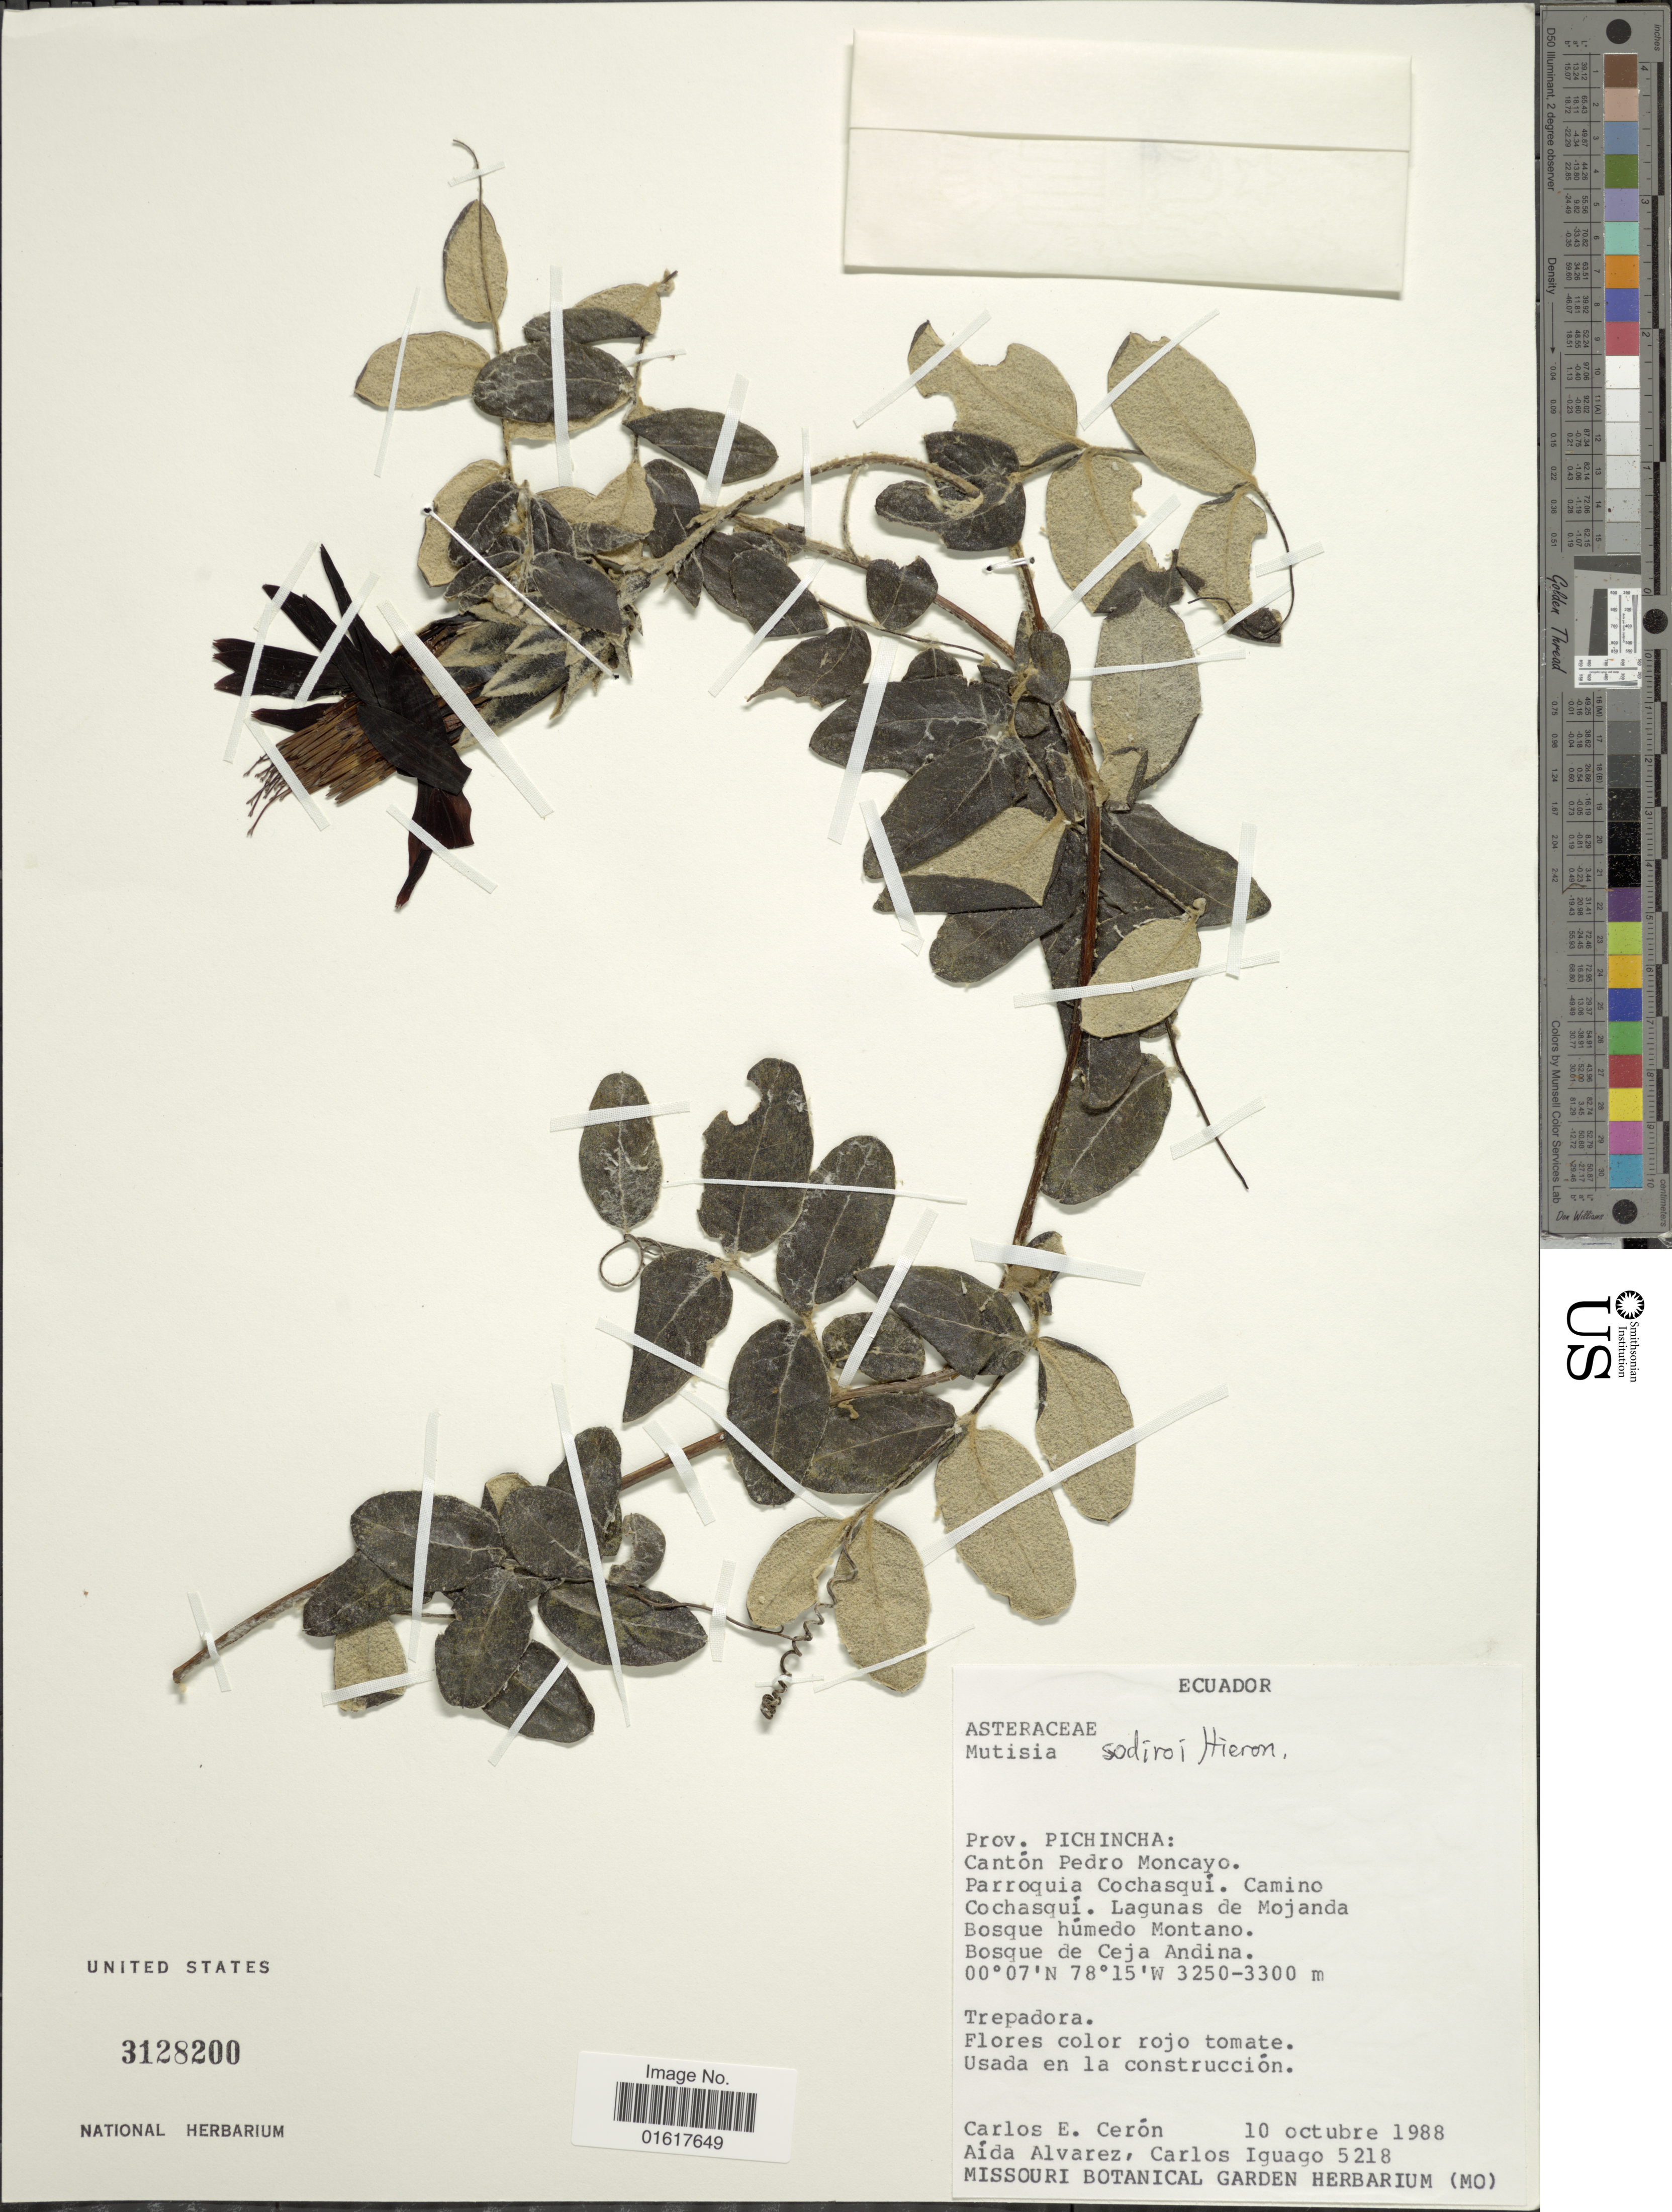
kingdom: Plantae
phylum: Tracheophyta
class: Magnoliopsida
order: Asterales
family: Asteraceae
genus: Mutisia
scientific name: Mutisia sodiroi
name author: Hieron.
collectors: C. E. Cerón M. & C. Iguago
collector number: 5218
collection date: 1988-10-10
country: Ecuador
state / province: Pichincha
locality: Cantón Pedro Moncayo. Parroquia Cochasqui. Lagunas de Mojanda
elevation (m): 3250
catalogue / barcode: US 3128200